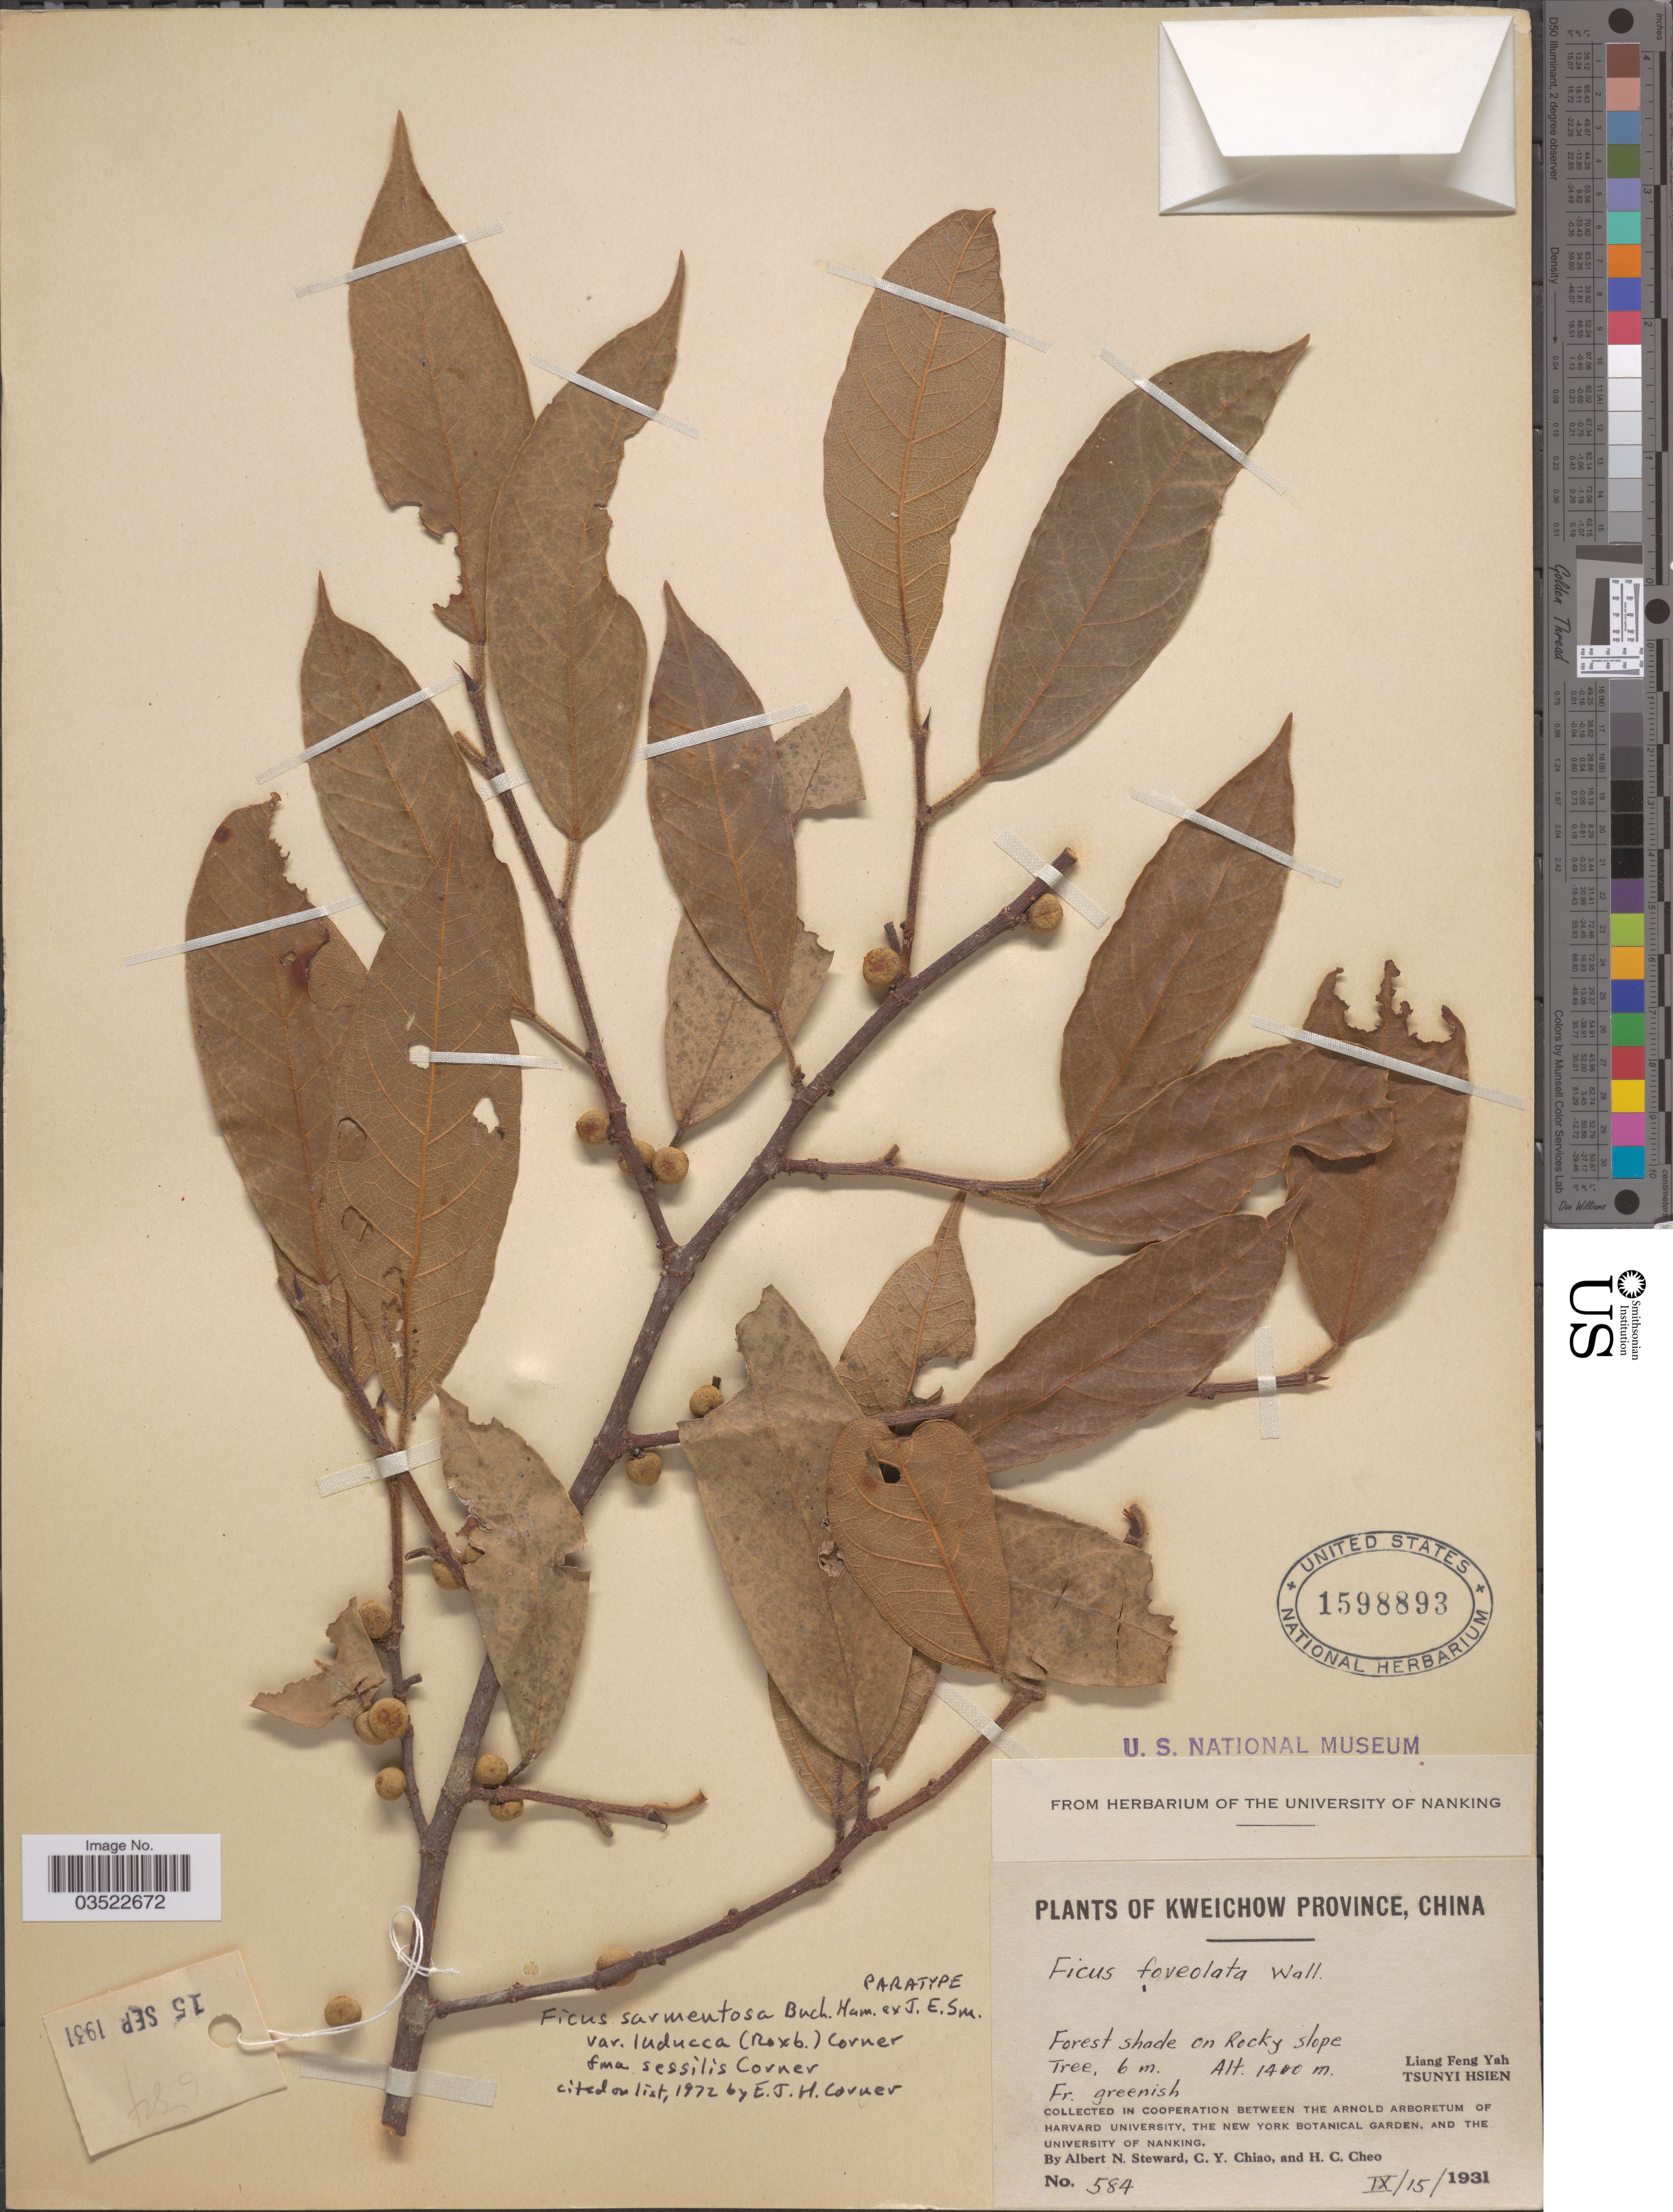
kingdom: Plantae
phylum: Tracheophyta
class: Magnoliopsida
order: Rosales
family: Moraceae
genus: Ficus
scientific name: Ficus sarmentosa var. luducca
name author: (Roxb.) Corner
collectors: A. N. Steward, C. Y. Chiao & H. Cheo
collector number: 584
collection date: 1931-09-15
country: China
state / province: Guizhou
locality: Kweichow Province. Liang Feng Yah. Tsunyi Hsien.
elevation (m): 1400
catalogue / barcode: US 1598893